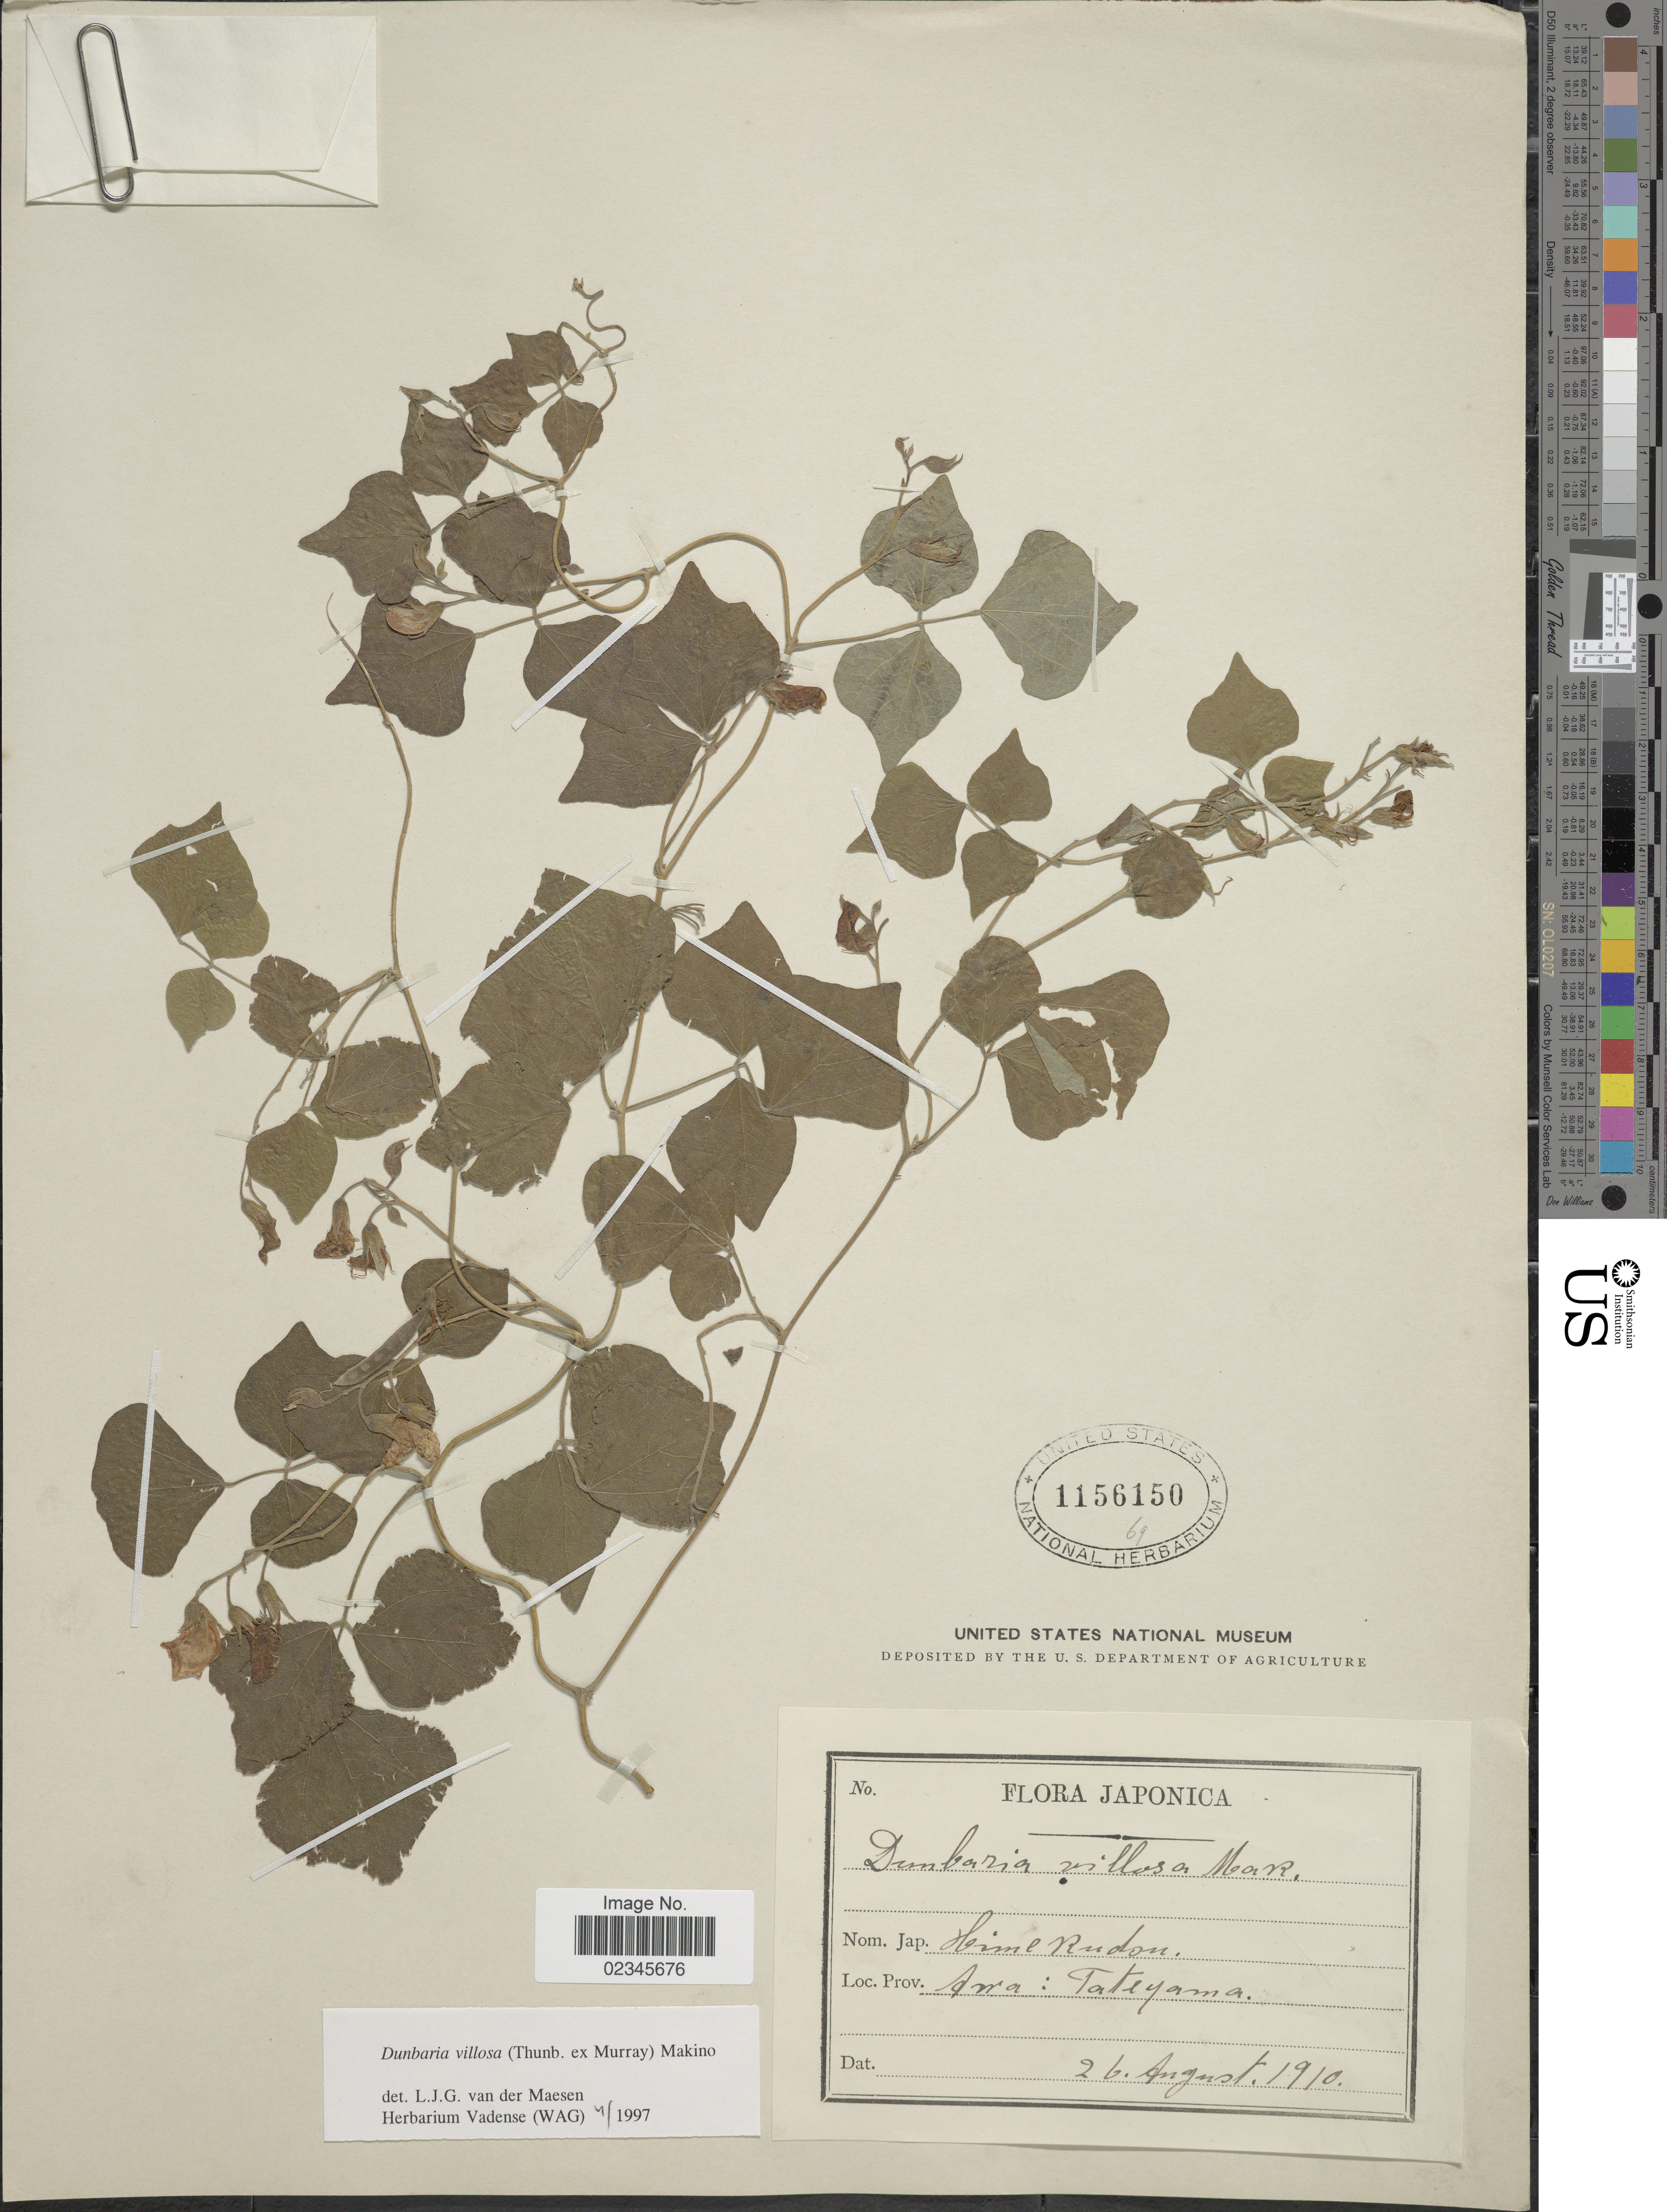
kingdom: Plantae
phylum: Tracheophyta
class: Magnoliopsida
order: Fabales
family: Fabaceae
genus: Dunbaria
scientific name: Dunbaria villosa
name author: (Thunb.) Makino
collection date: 1910-08-26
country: Japan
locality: Japonica, Prov. Awa: Tateyama.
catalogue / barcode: US 1156150